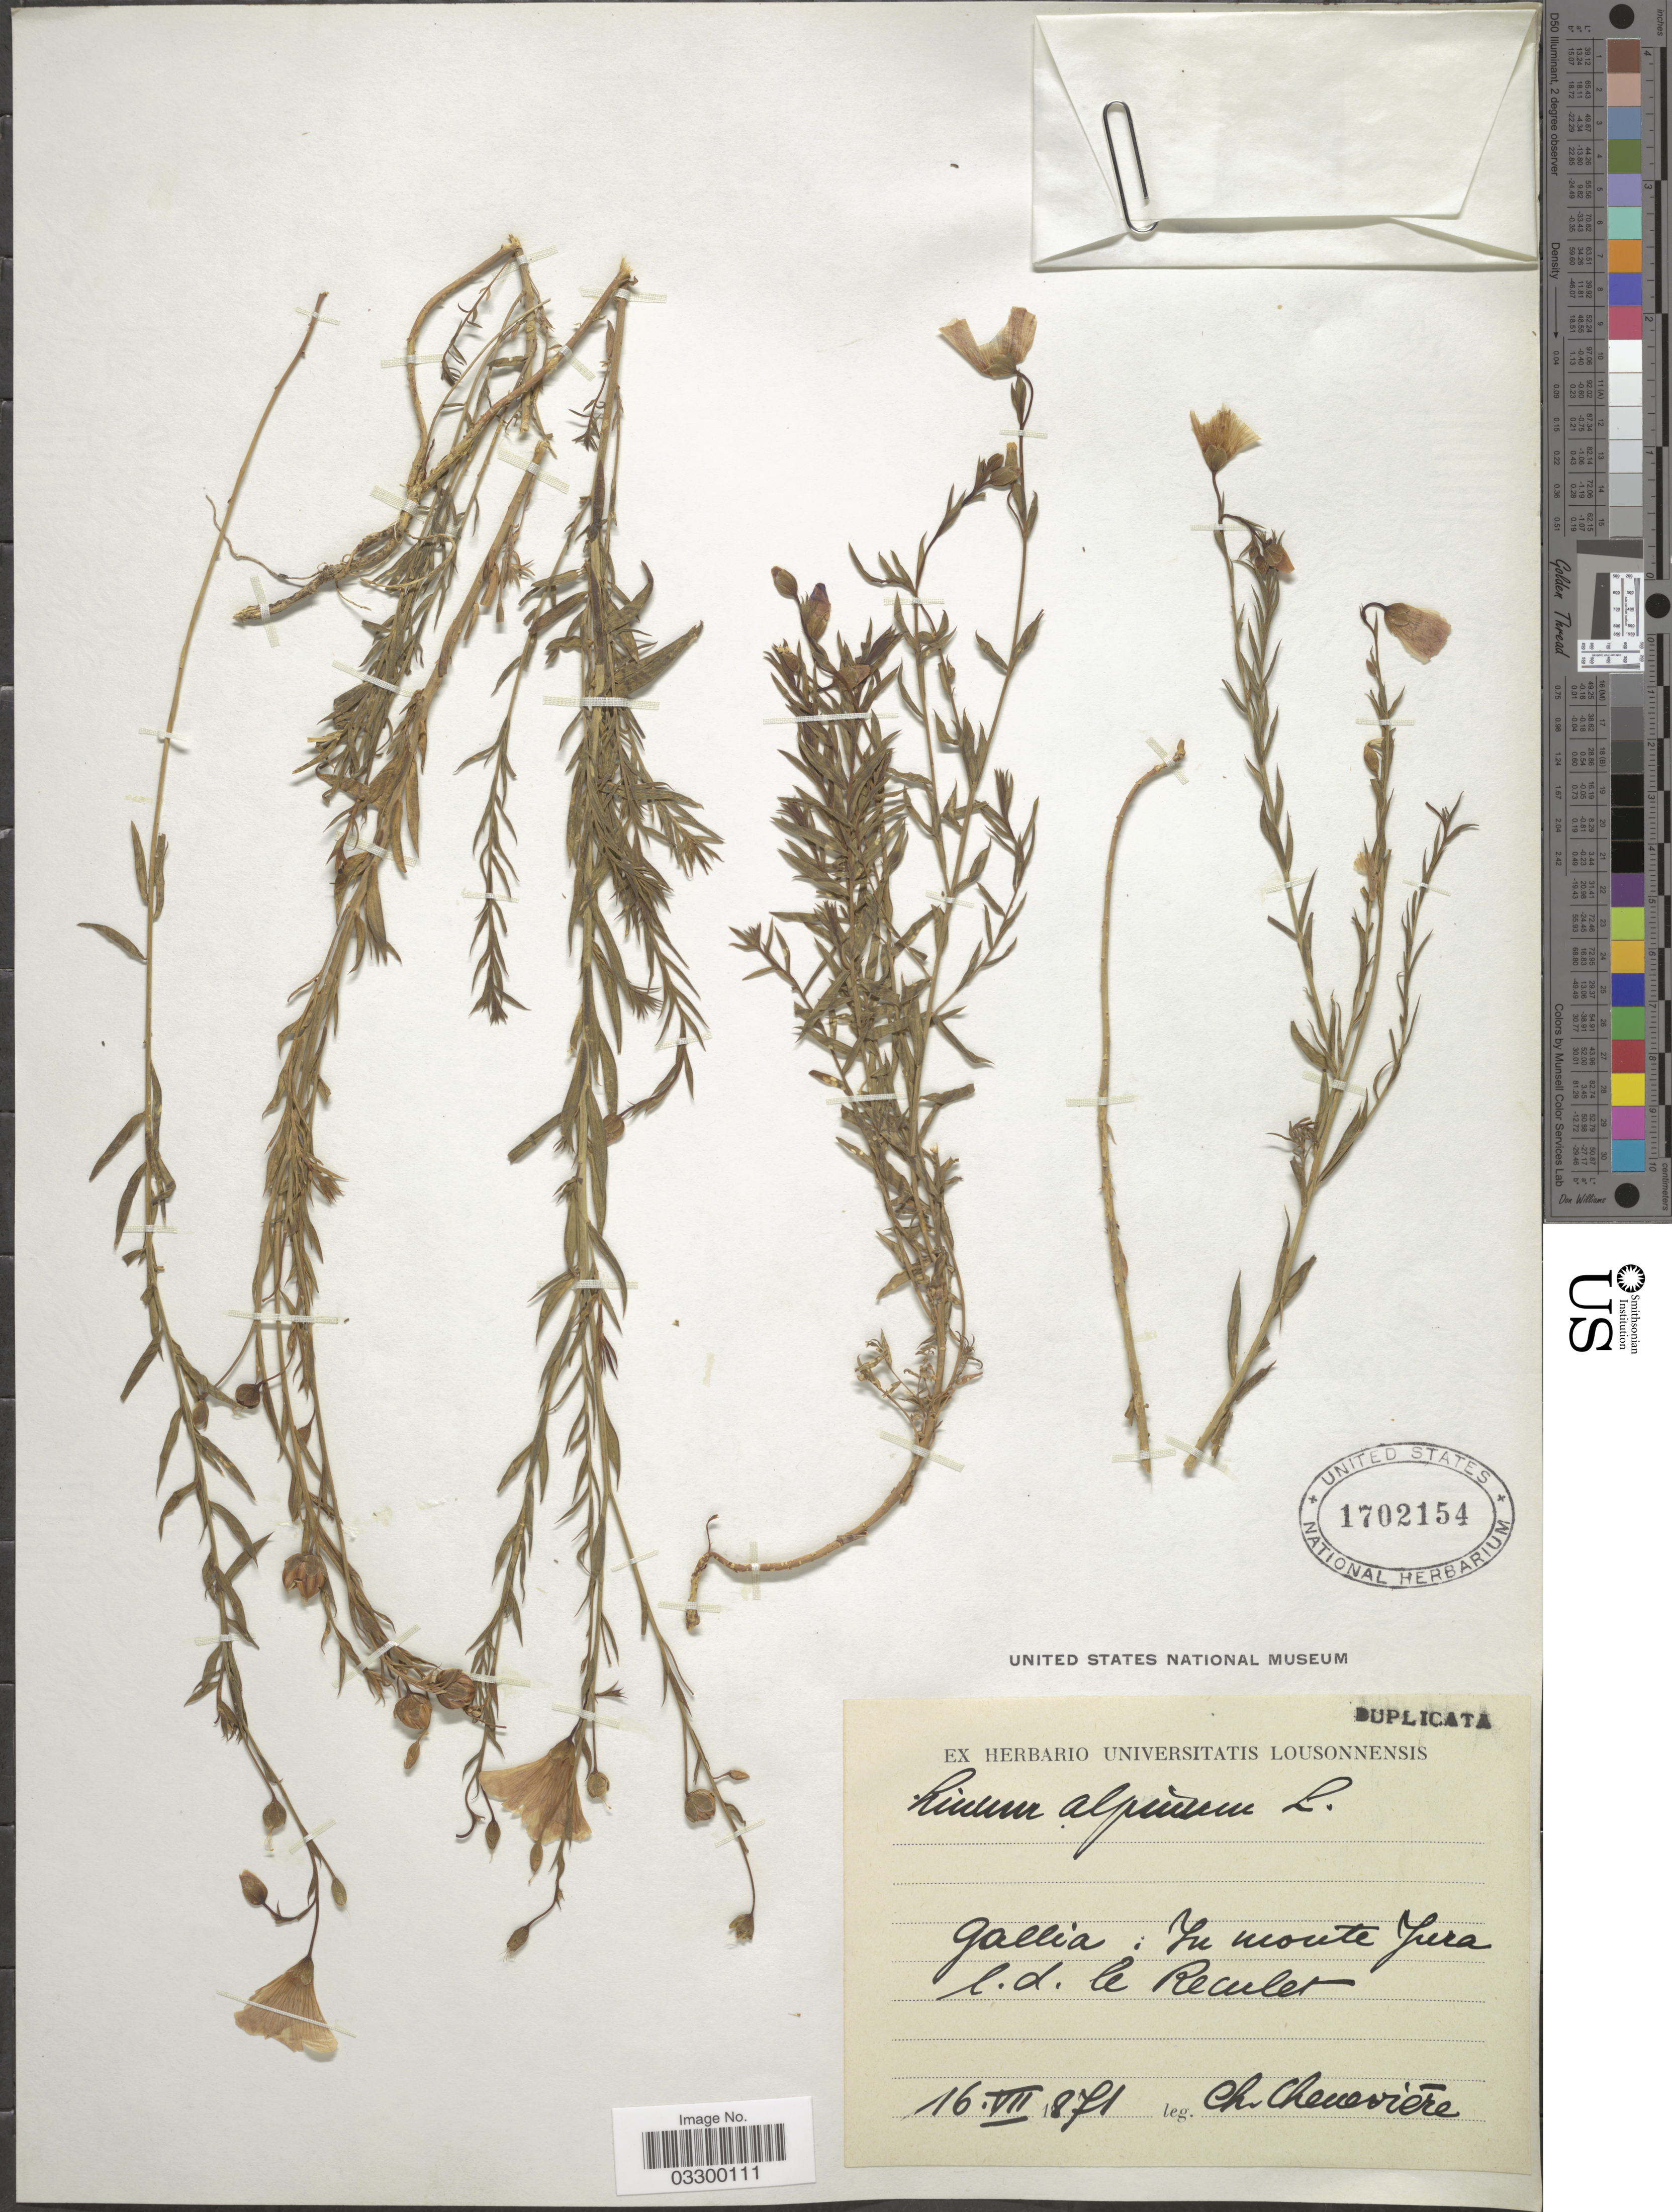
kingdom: Plantae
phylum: Tracheophyta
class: Magnoliopsida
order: Malpighiales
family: Linaceae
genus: Linum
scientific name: Linum alpinum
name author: Jacq.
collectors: C. Cheneviere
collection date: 1871-07-16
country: France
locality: Gallia: In monte Jura l.d. le Reculet.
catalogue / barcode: US 1702154